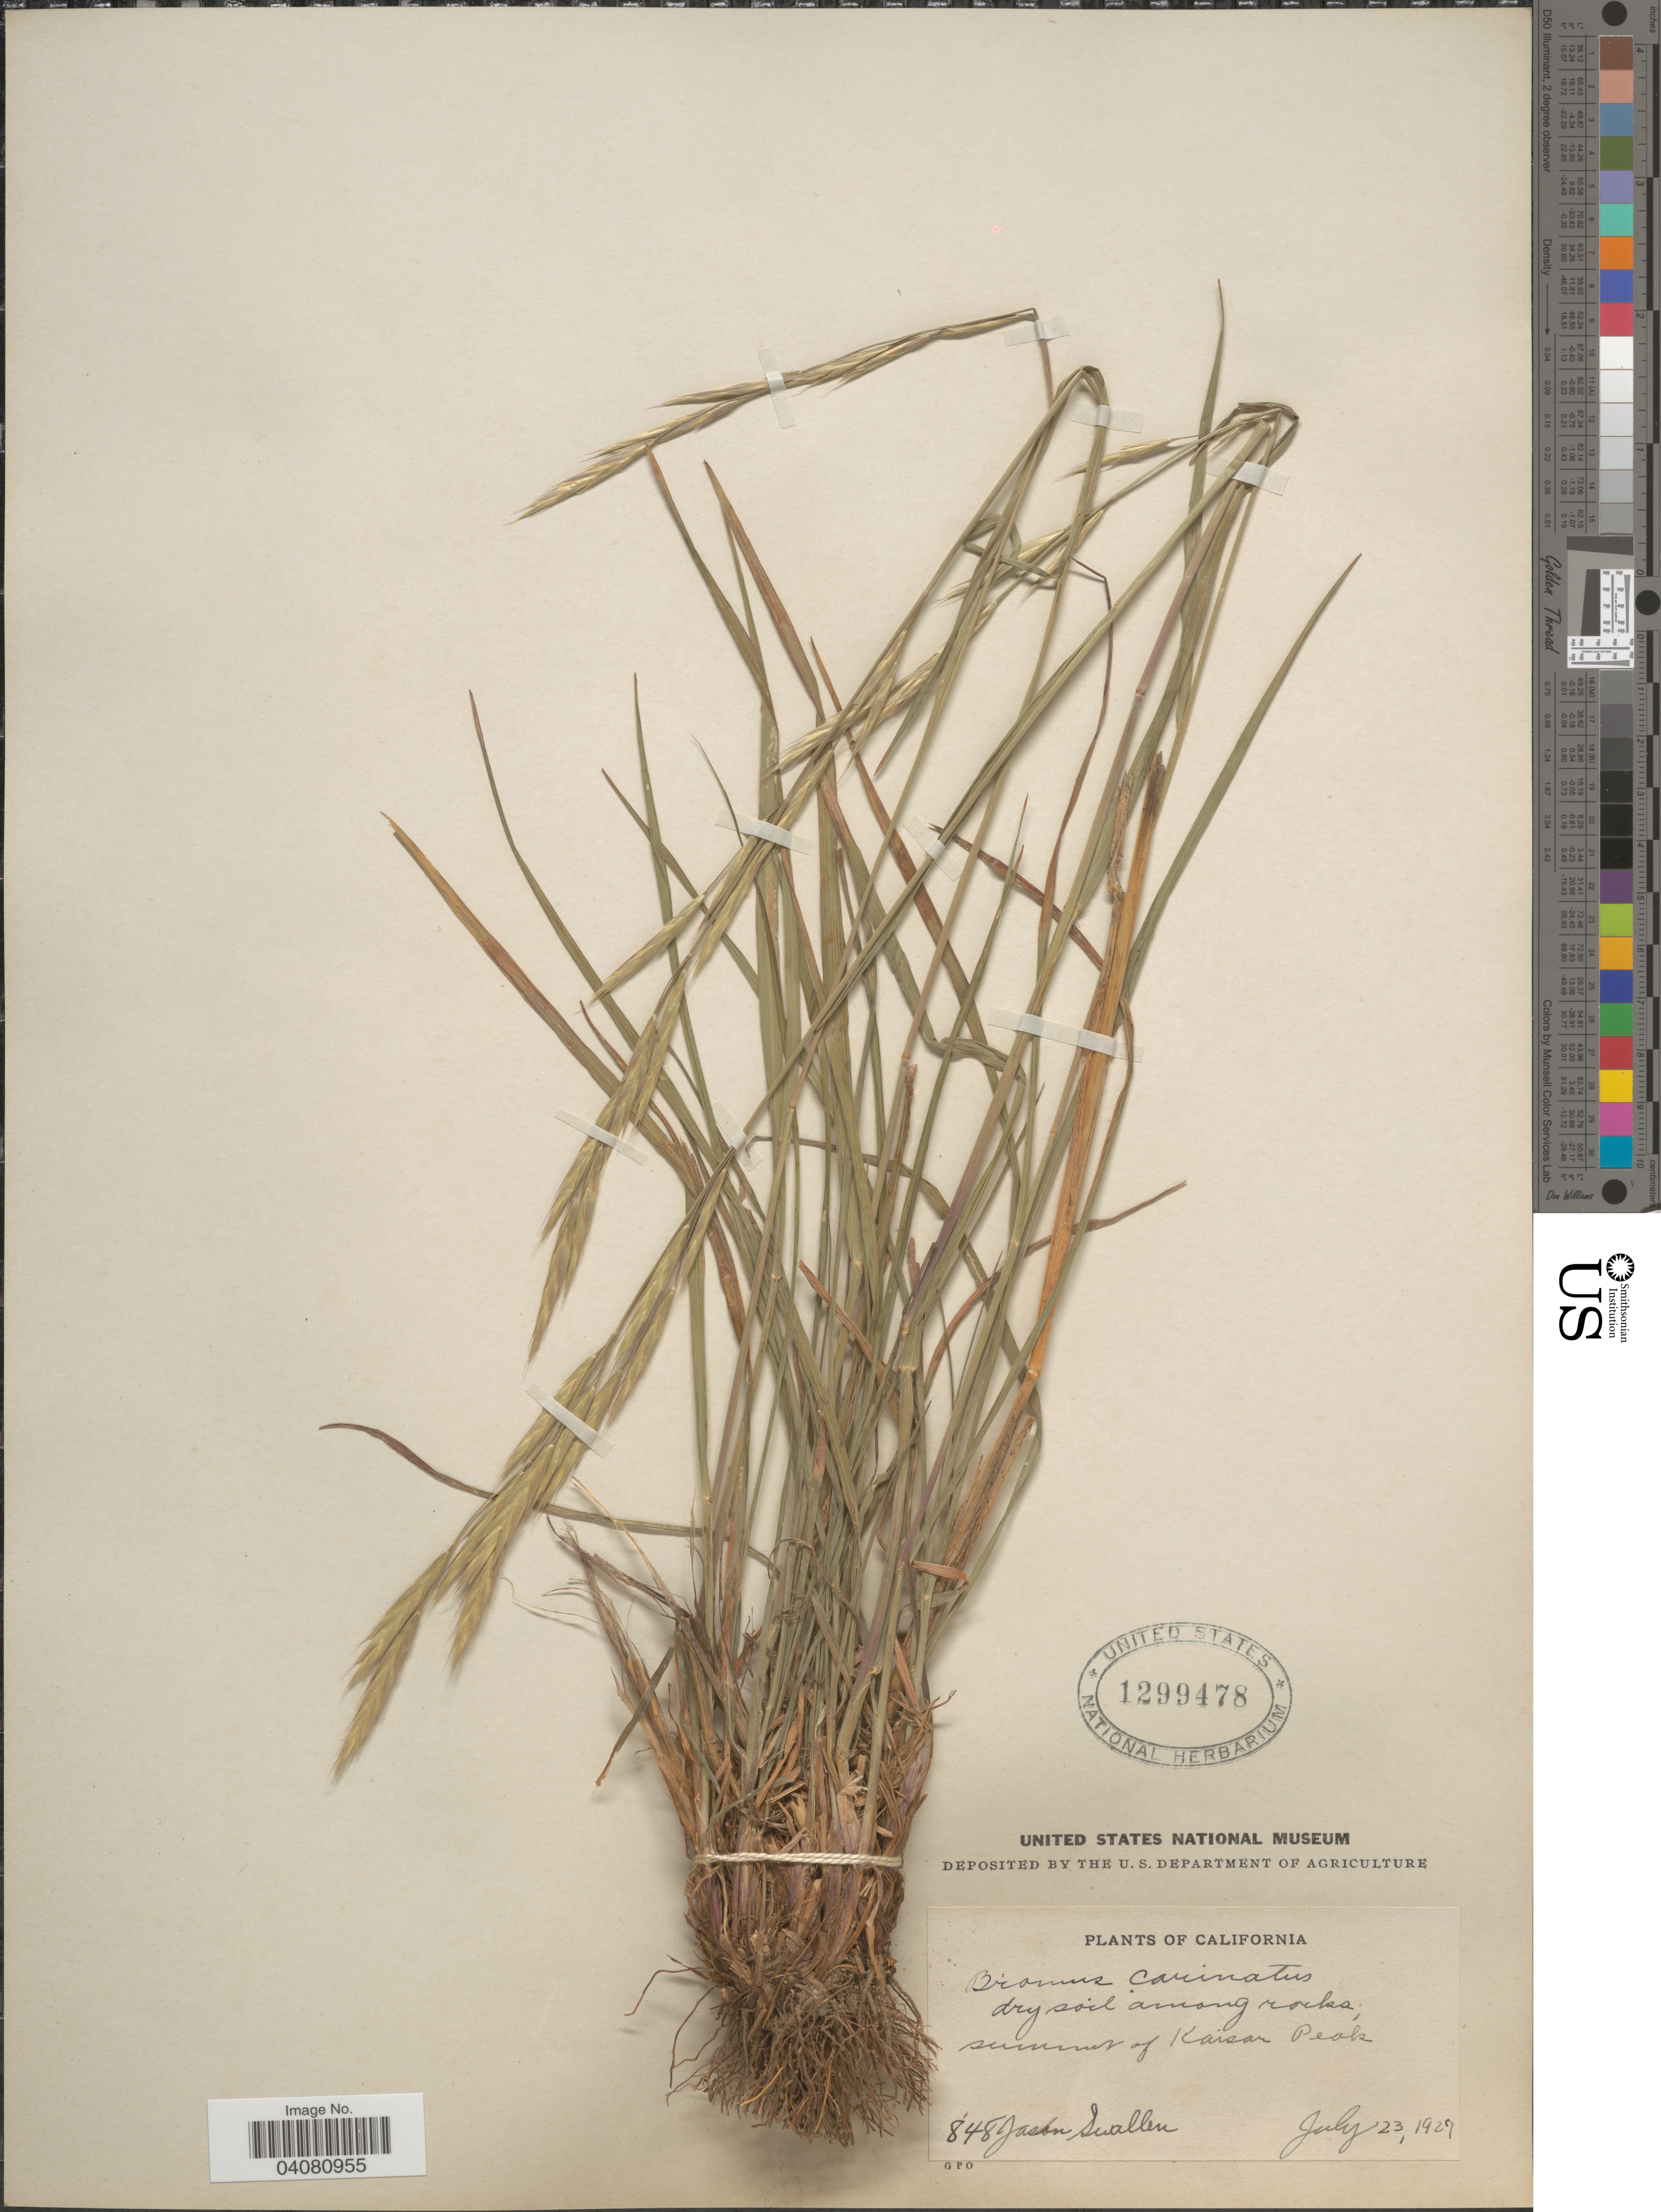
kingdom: Plantae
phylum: Tracheophyta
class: Liliopsida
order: Poales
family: Poaceae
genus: Bromus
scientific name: Bromus carinatus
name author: Hook. & Arn.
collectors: J. R. Swallen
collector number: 848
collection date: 1927-07-23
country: United States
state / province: California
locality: Dry soil among rocks, summit of Kaisar Peak.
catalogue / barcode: US 1299478